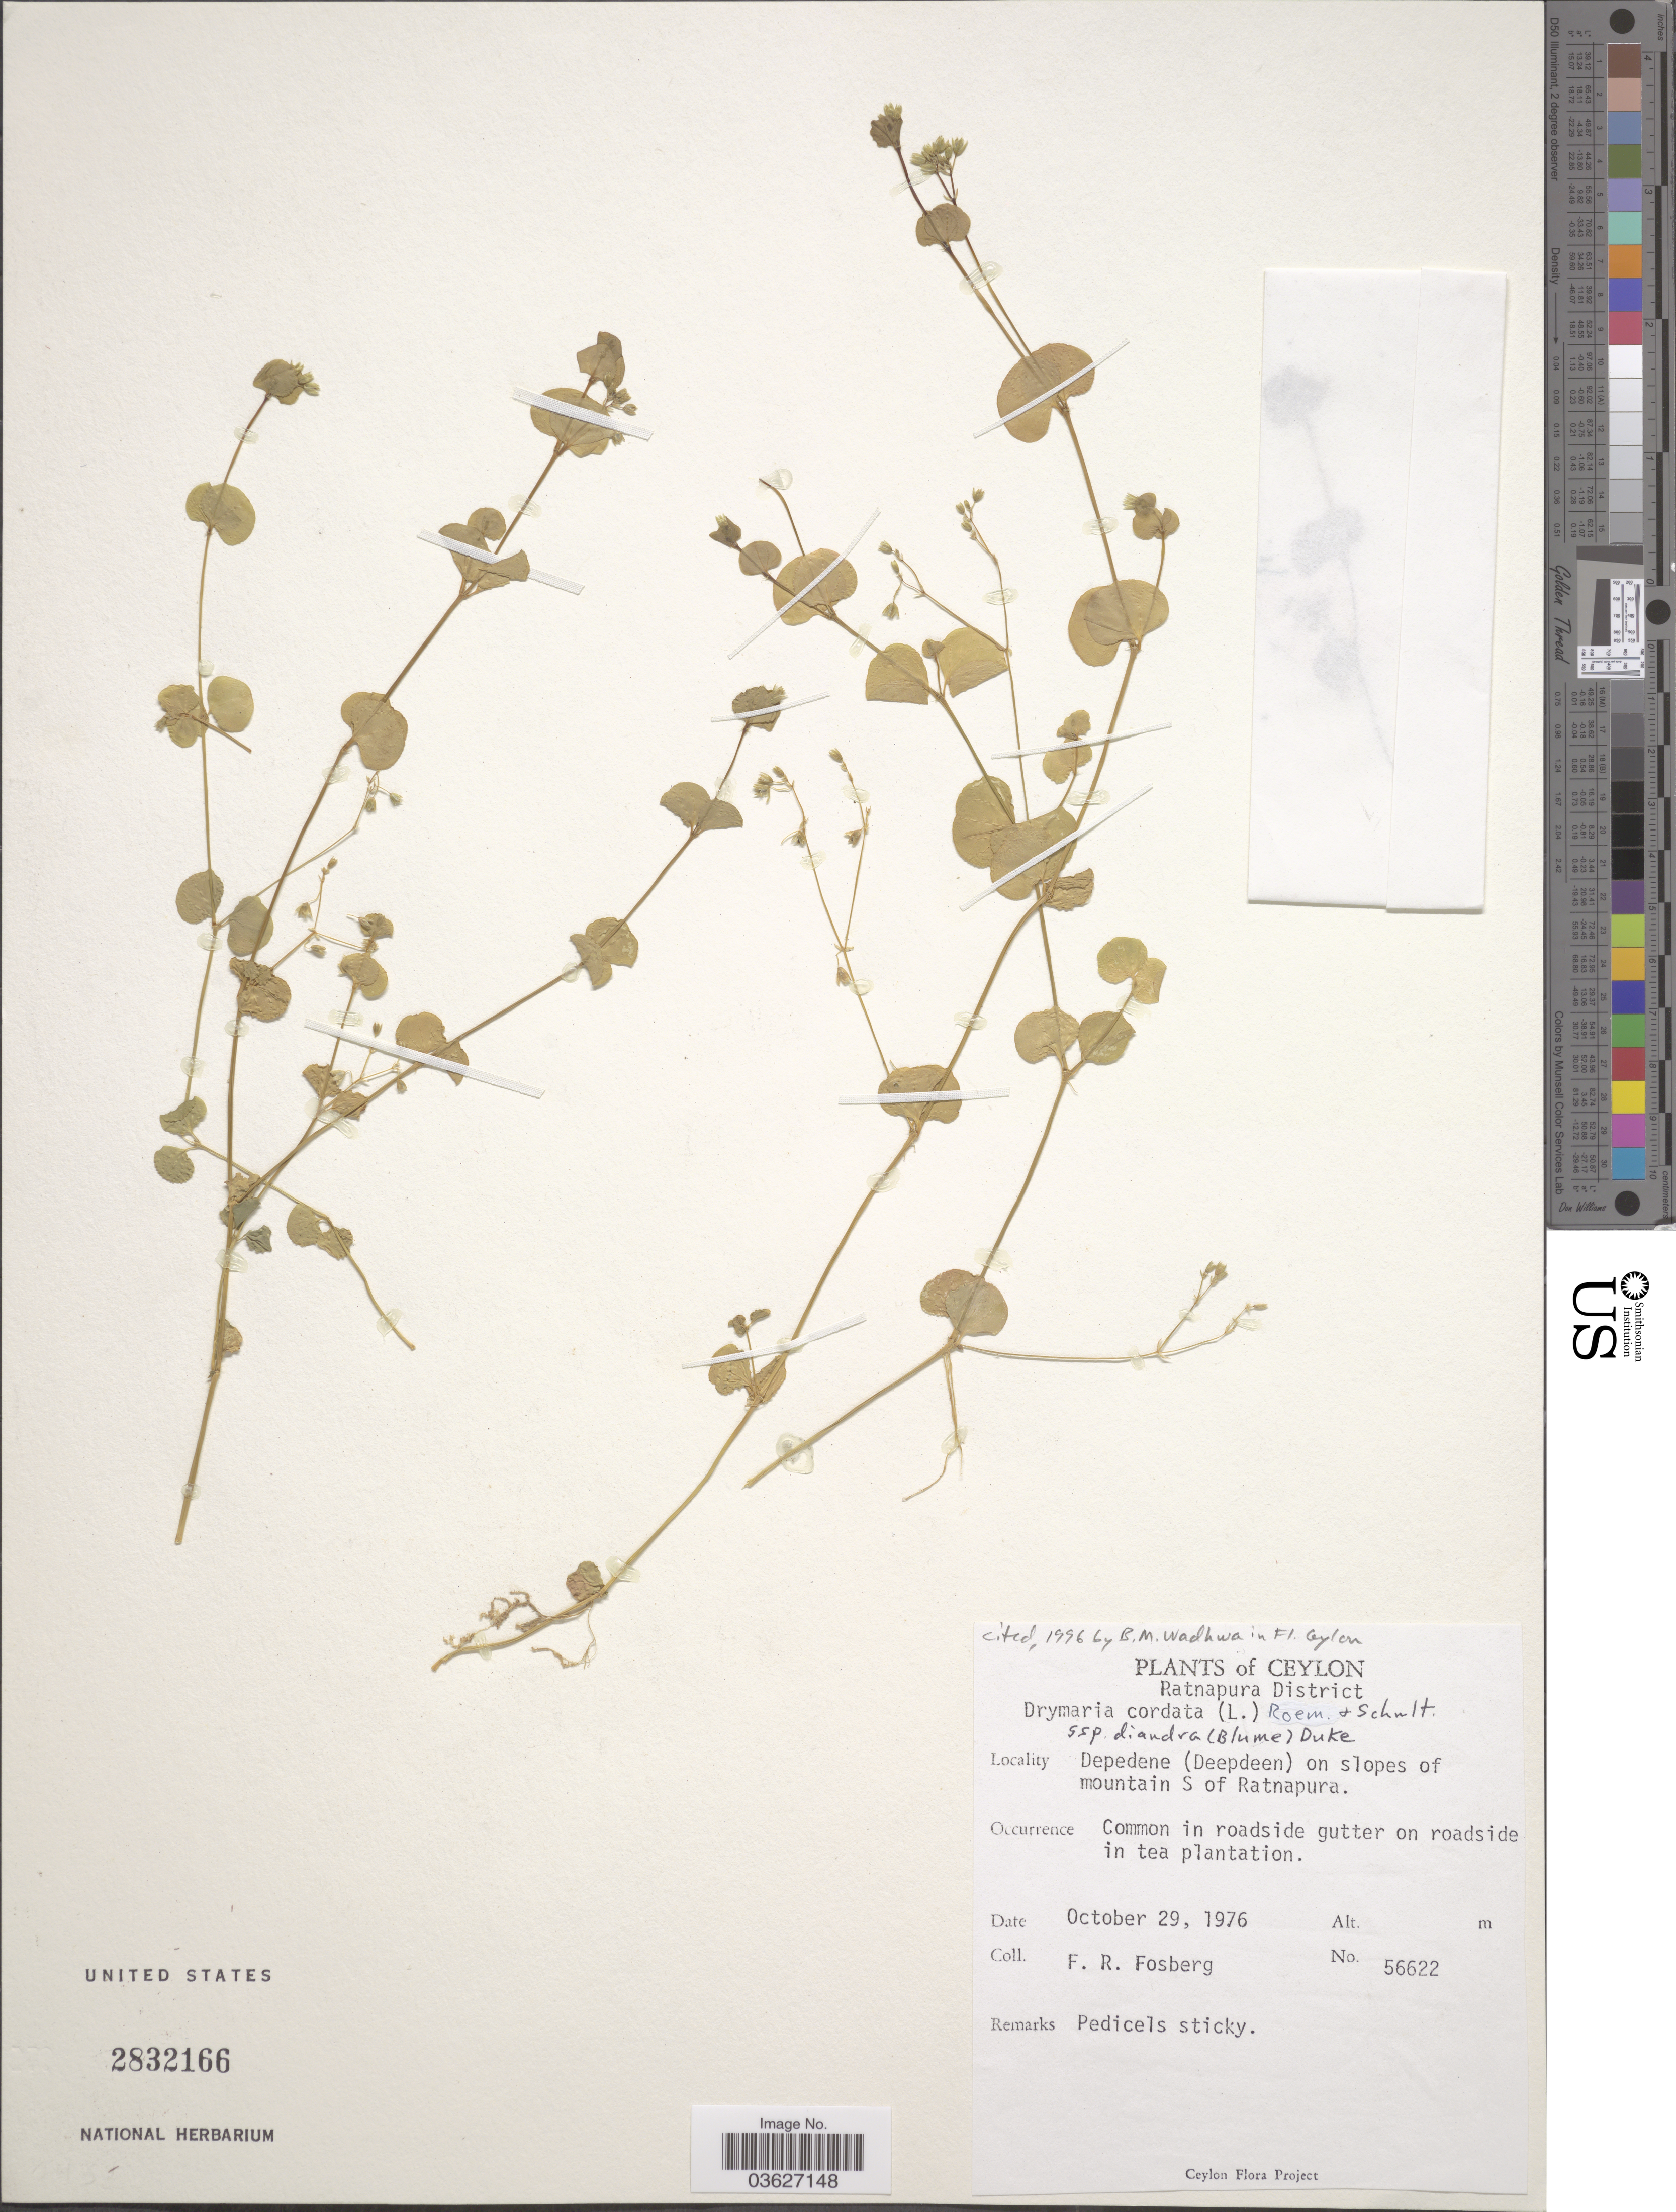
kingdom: Plantae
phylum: Tracheophyta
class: Magnoliopsida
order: Caryophyllales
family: Caryophyllaceae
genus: Drymaria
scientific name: Drymaria diandra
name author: Blume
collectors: F. R. Fosberg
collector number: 56622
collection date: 1976-10-29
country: Sri Lanka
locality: Ceylon. Ratnapura District. Depedene (Deepdeen) on slopes of mountain S of Ratnapura.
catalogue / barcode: US 2832166